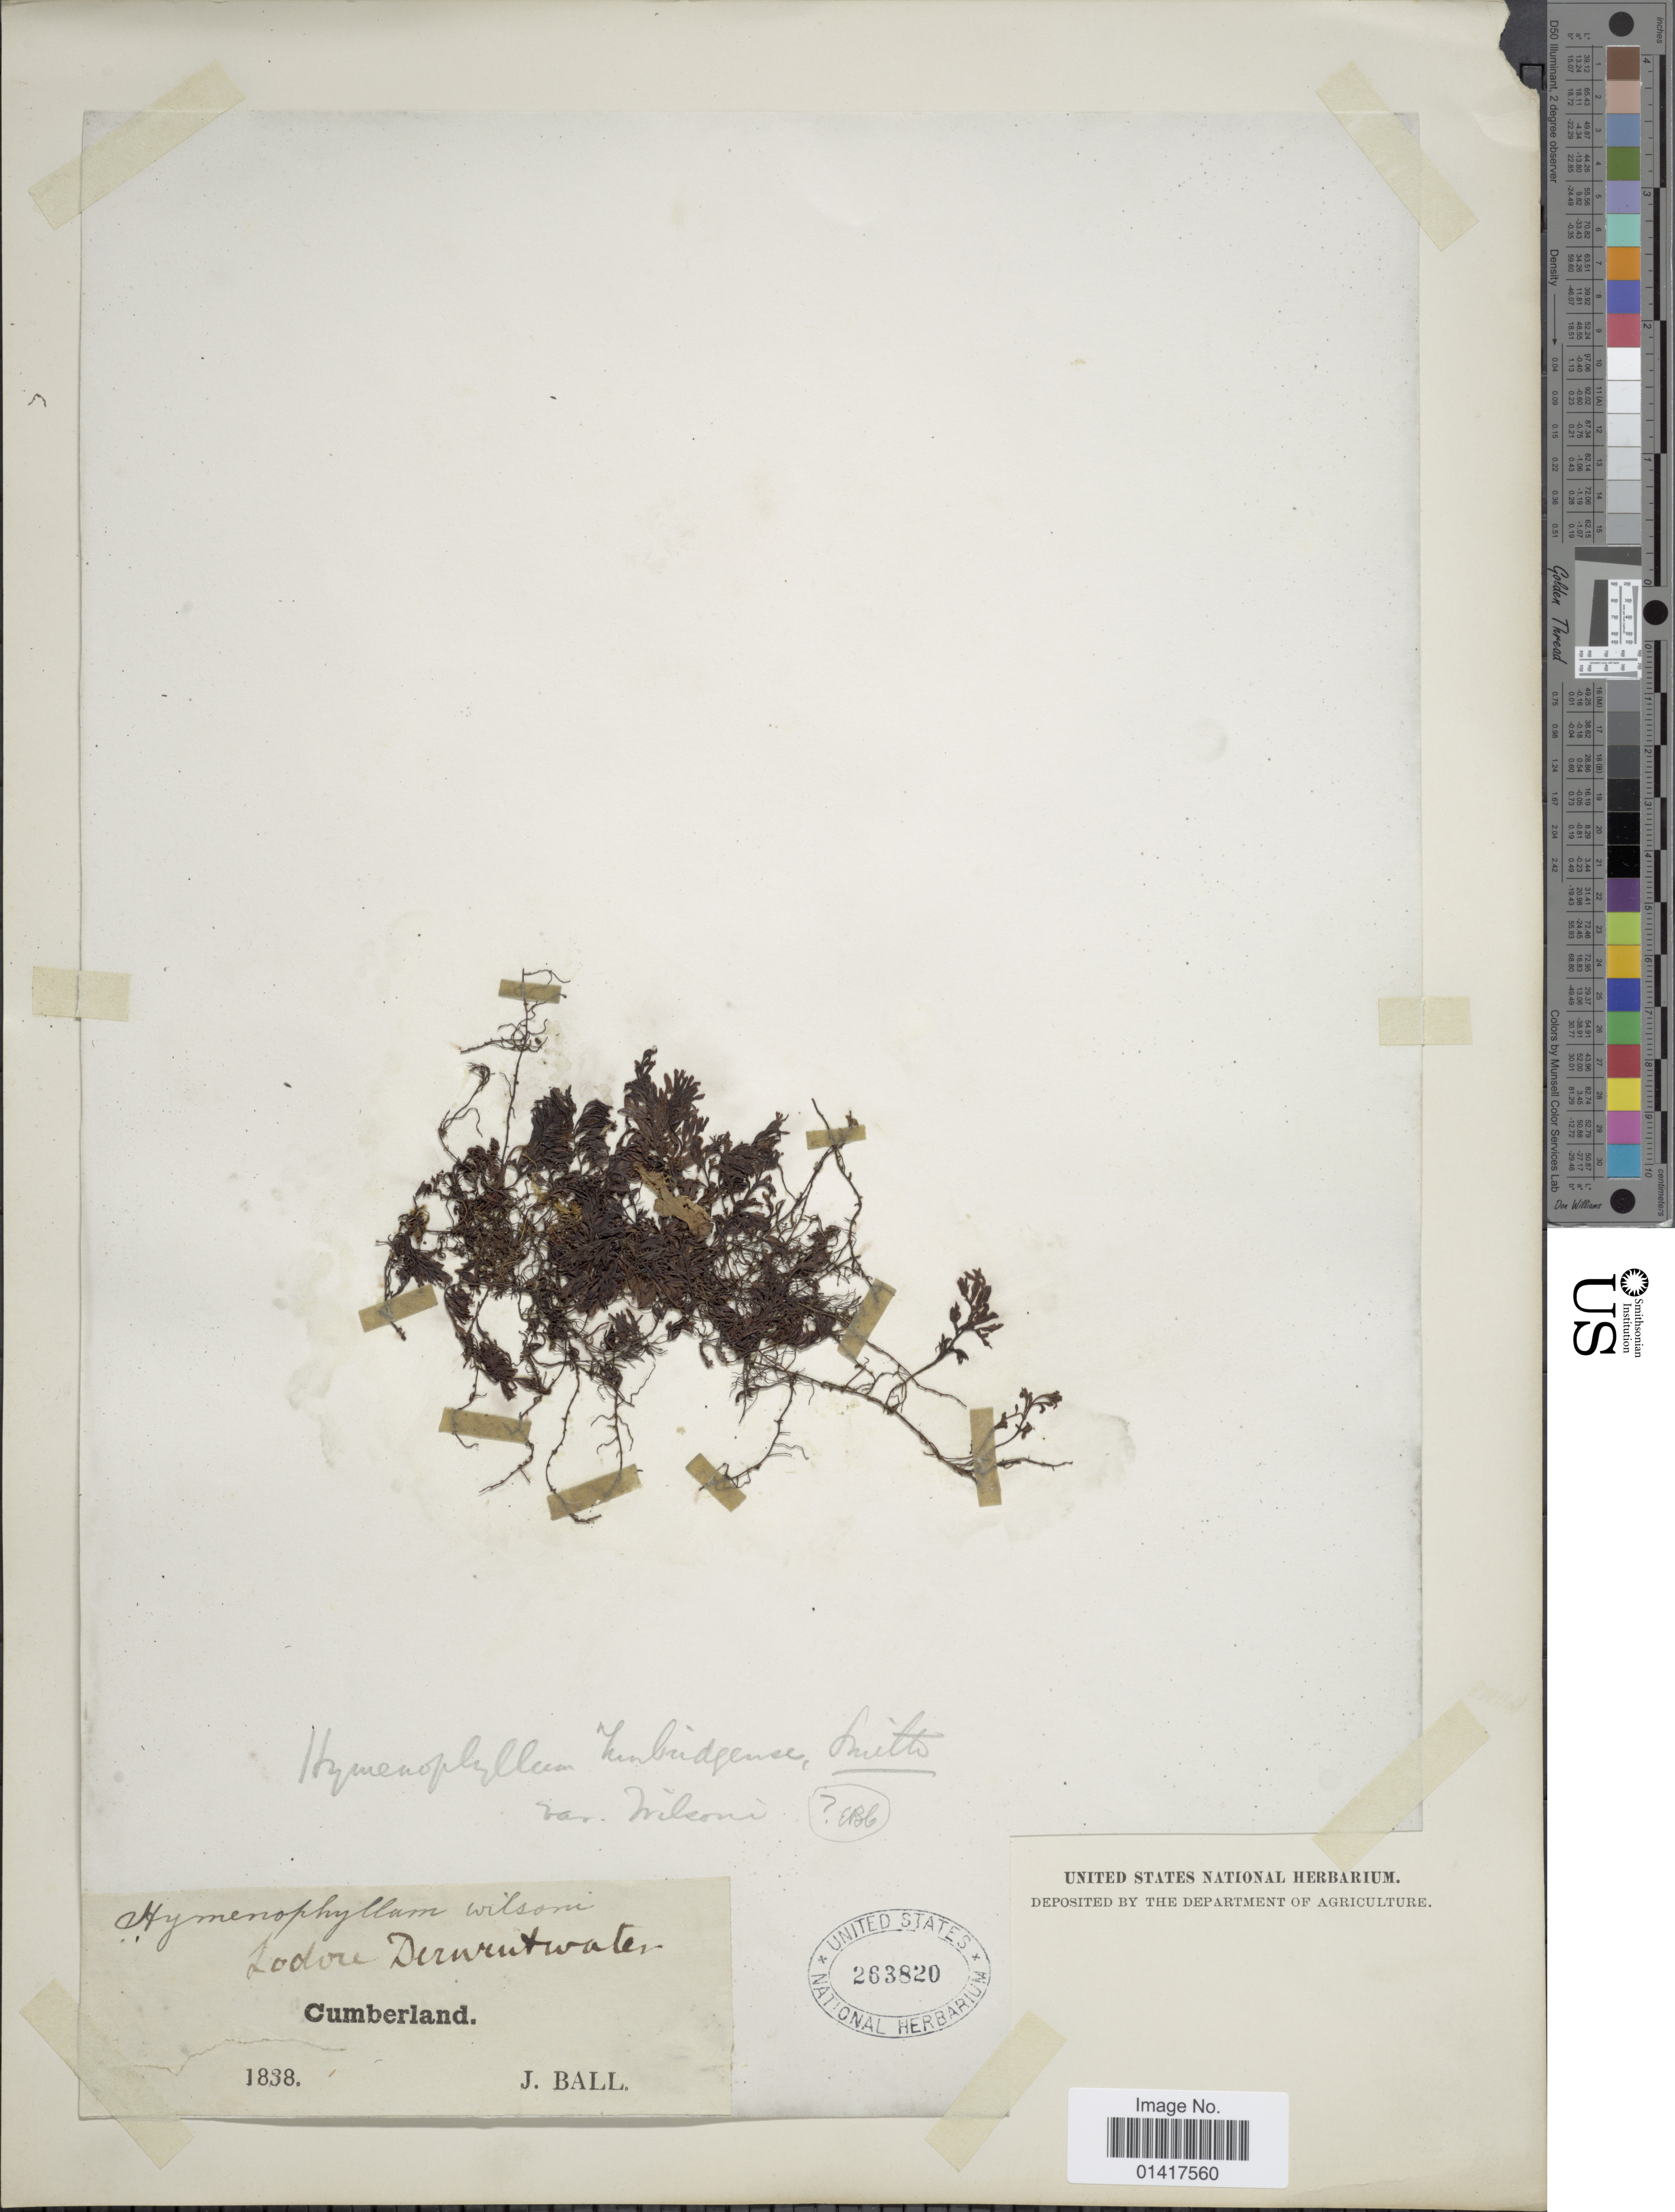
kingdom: Plantae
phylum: Tracheophyta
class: Polypodiopsida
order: Hymenophyllales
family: Hymenophyllaceae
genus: Hymenophyllum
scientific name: Hymenophyllum peltatum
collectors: J. Ball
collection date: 1838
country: United Kingdom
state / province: England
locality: Lodore, Derwentwater, Cumberland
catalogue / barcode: US 263820